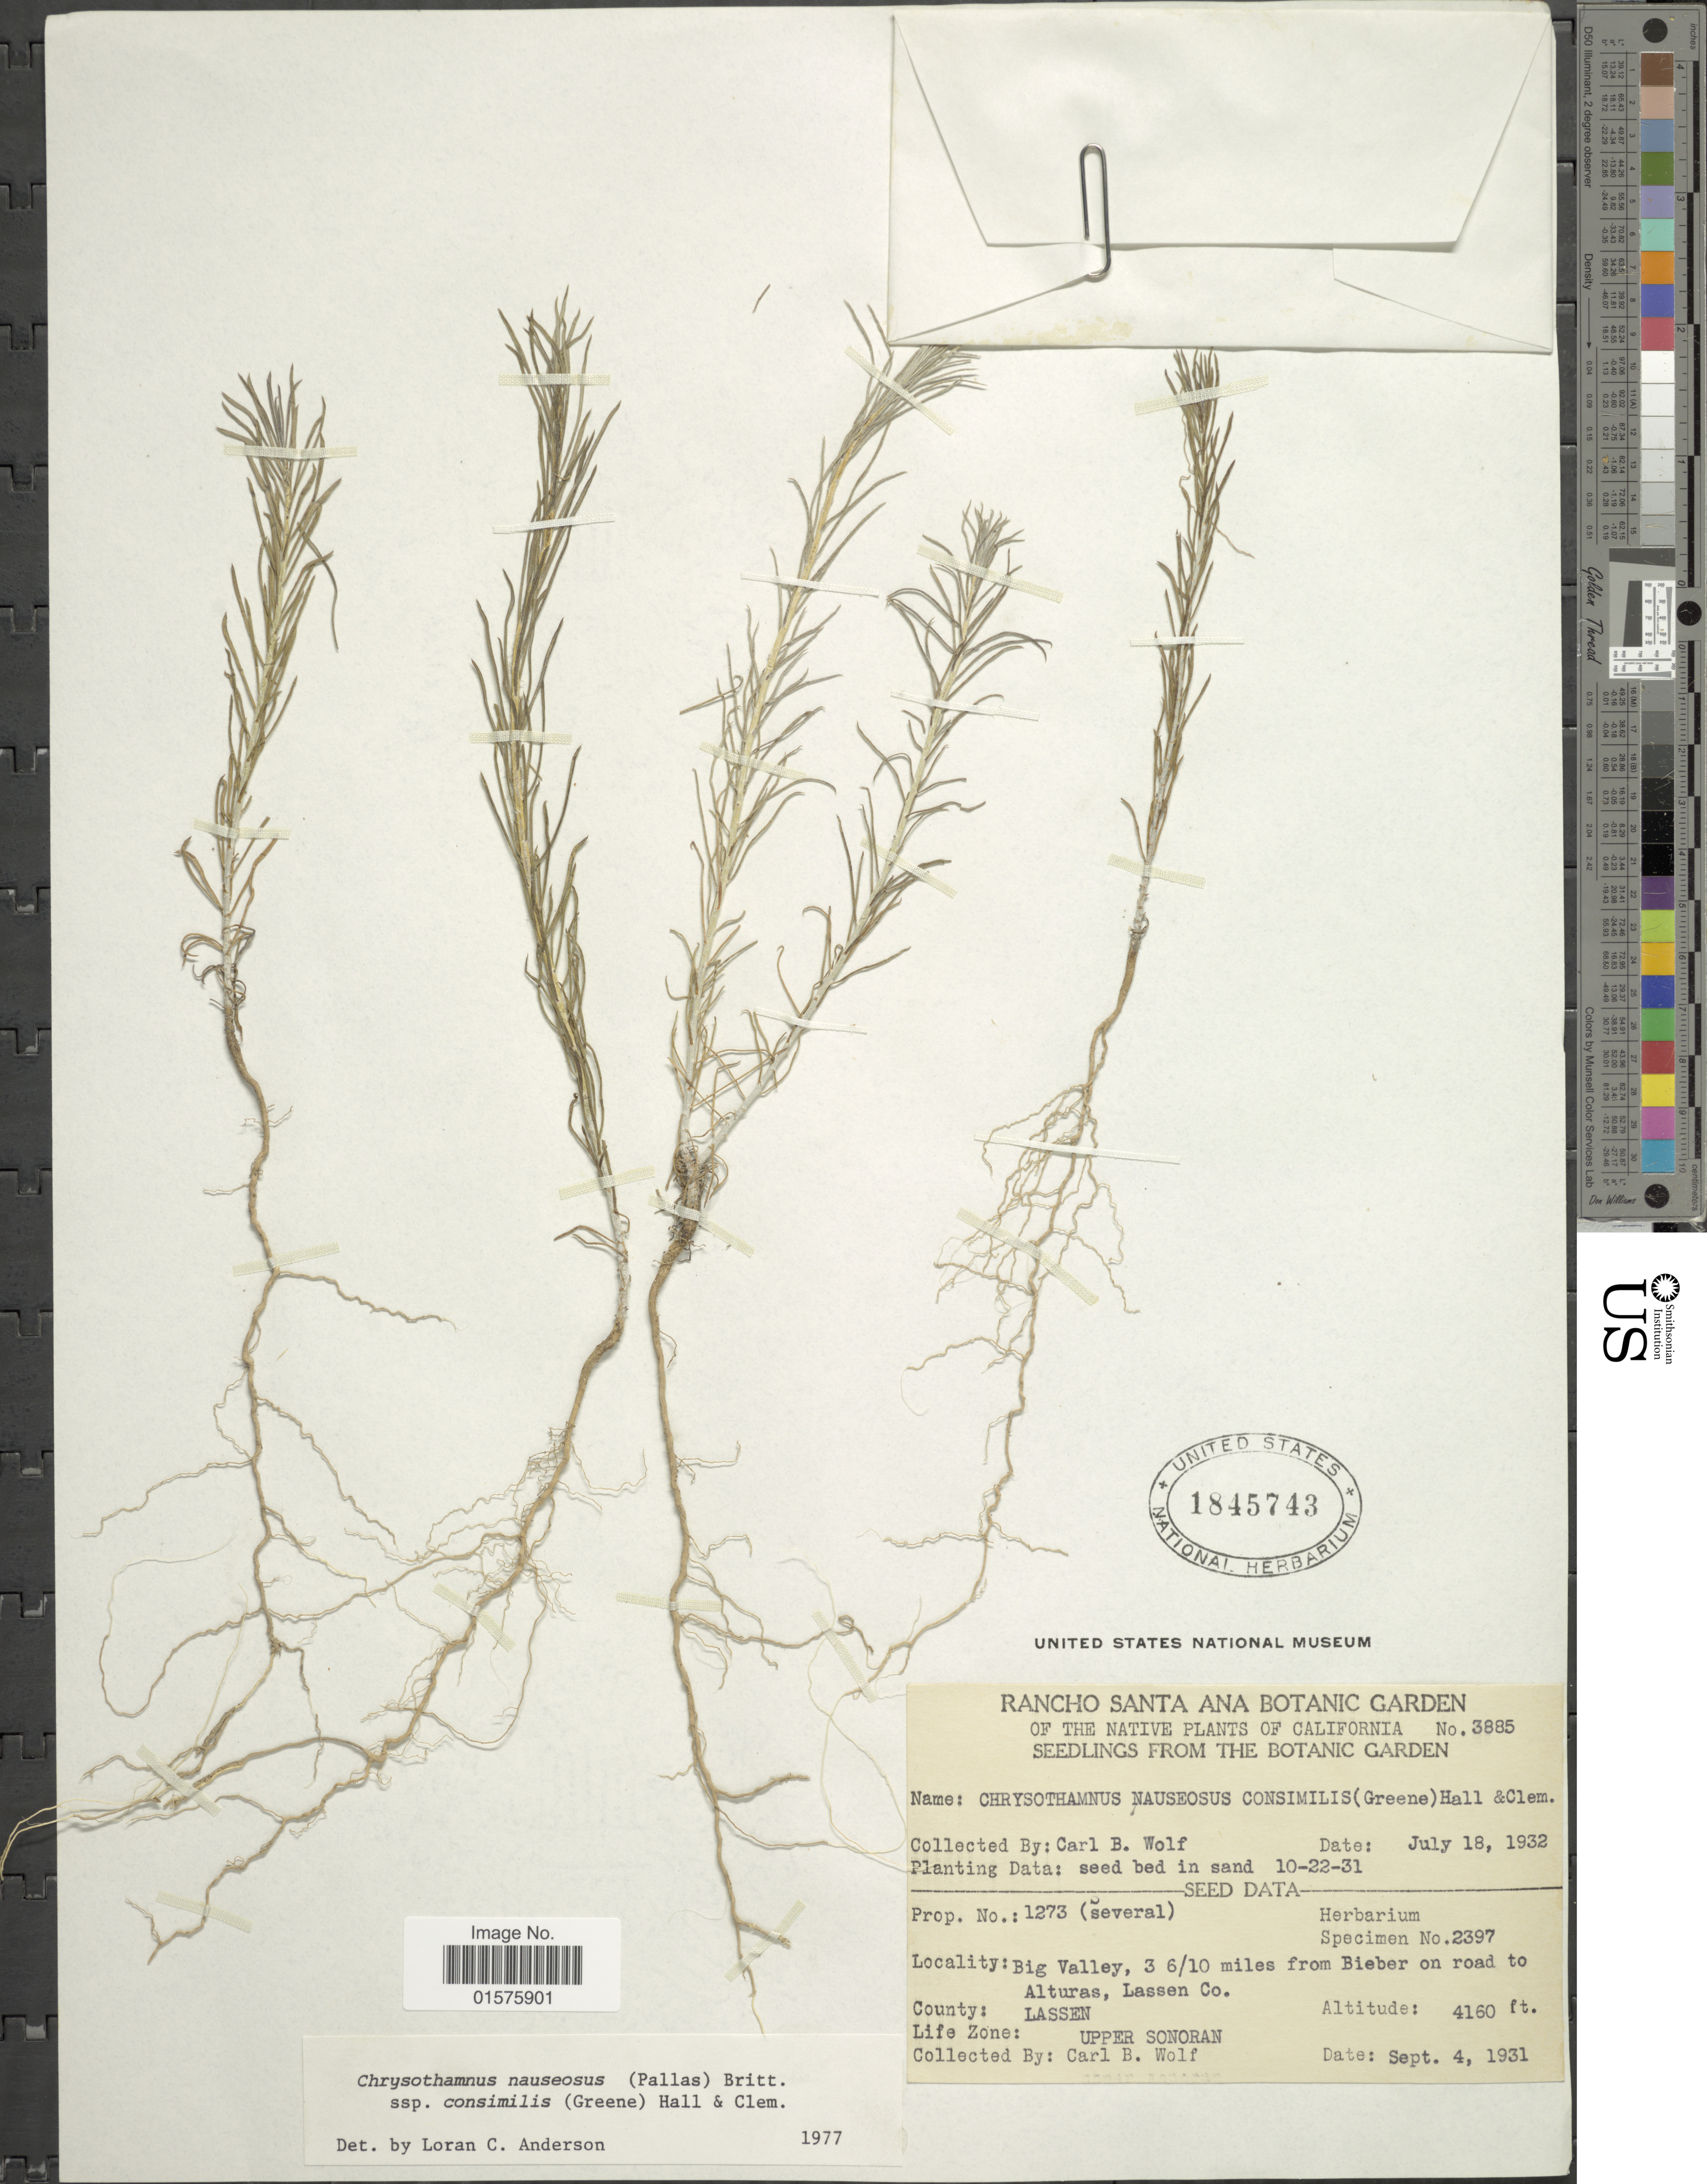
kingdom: Plantae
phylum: Tracheophyta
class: Magnoliopsida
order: Asterales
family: Asteraceae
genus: Ericameria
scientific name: Ericameria nauseosa var. oreophila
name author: (A. Nelson) G.L. Nesom & G.I. Baird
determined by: Urbatsch, Lowell E., Curator (LSU), Louisiana State University (UNITED STATES)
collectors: C. B. Wolf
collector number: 1273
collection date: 1932-07-18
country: United States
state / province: California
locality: Rancho Santa Ana, the Native Plants of California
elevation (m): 1268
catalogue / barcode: US 1845743